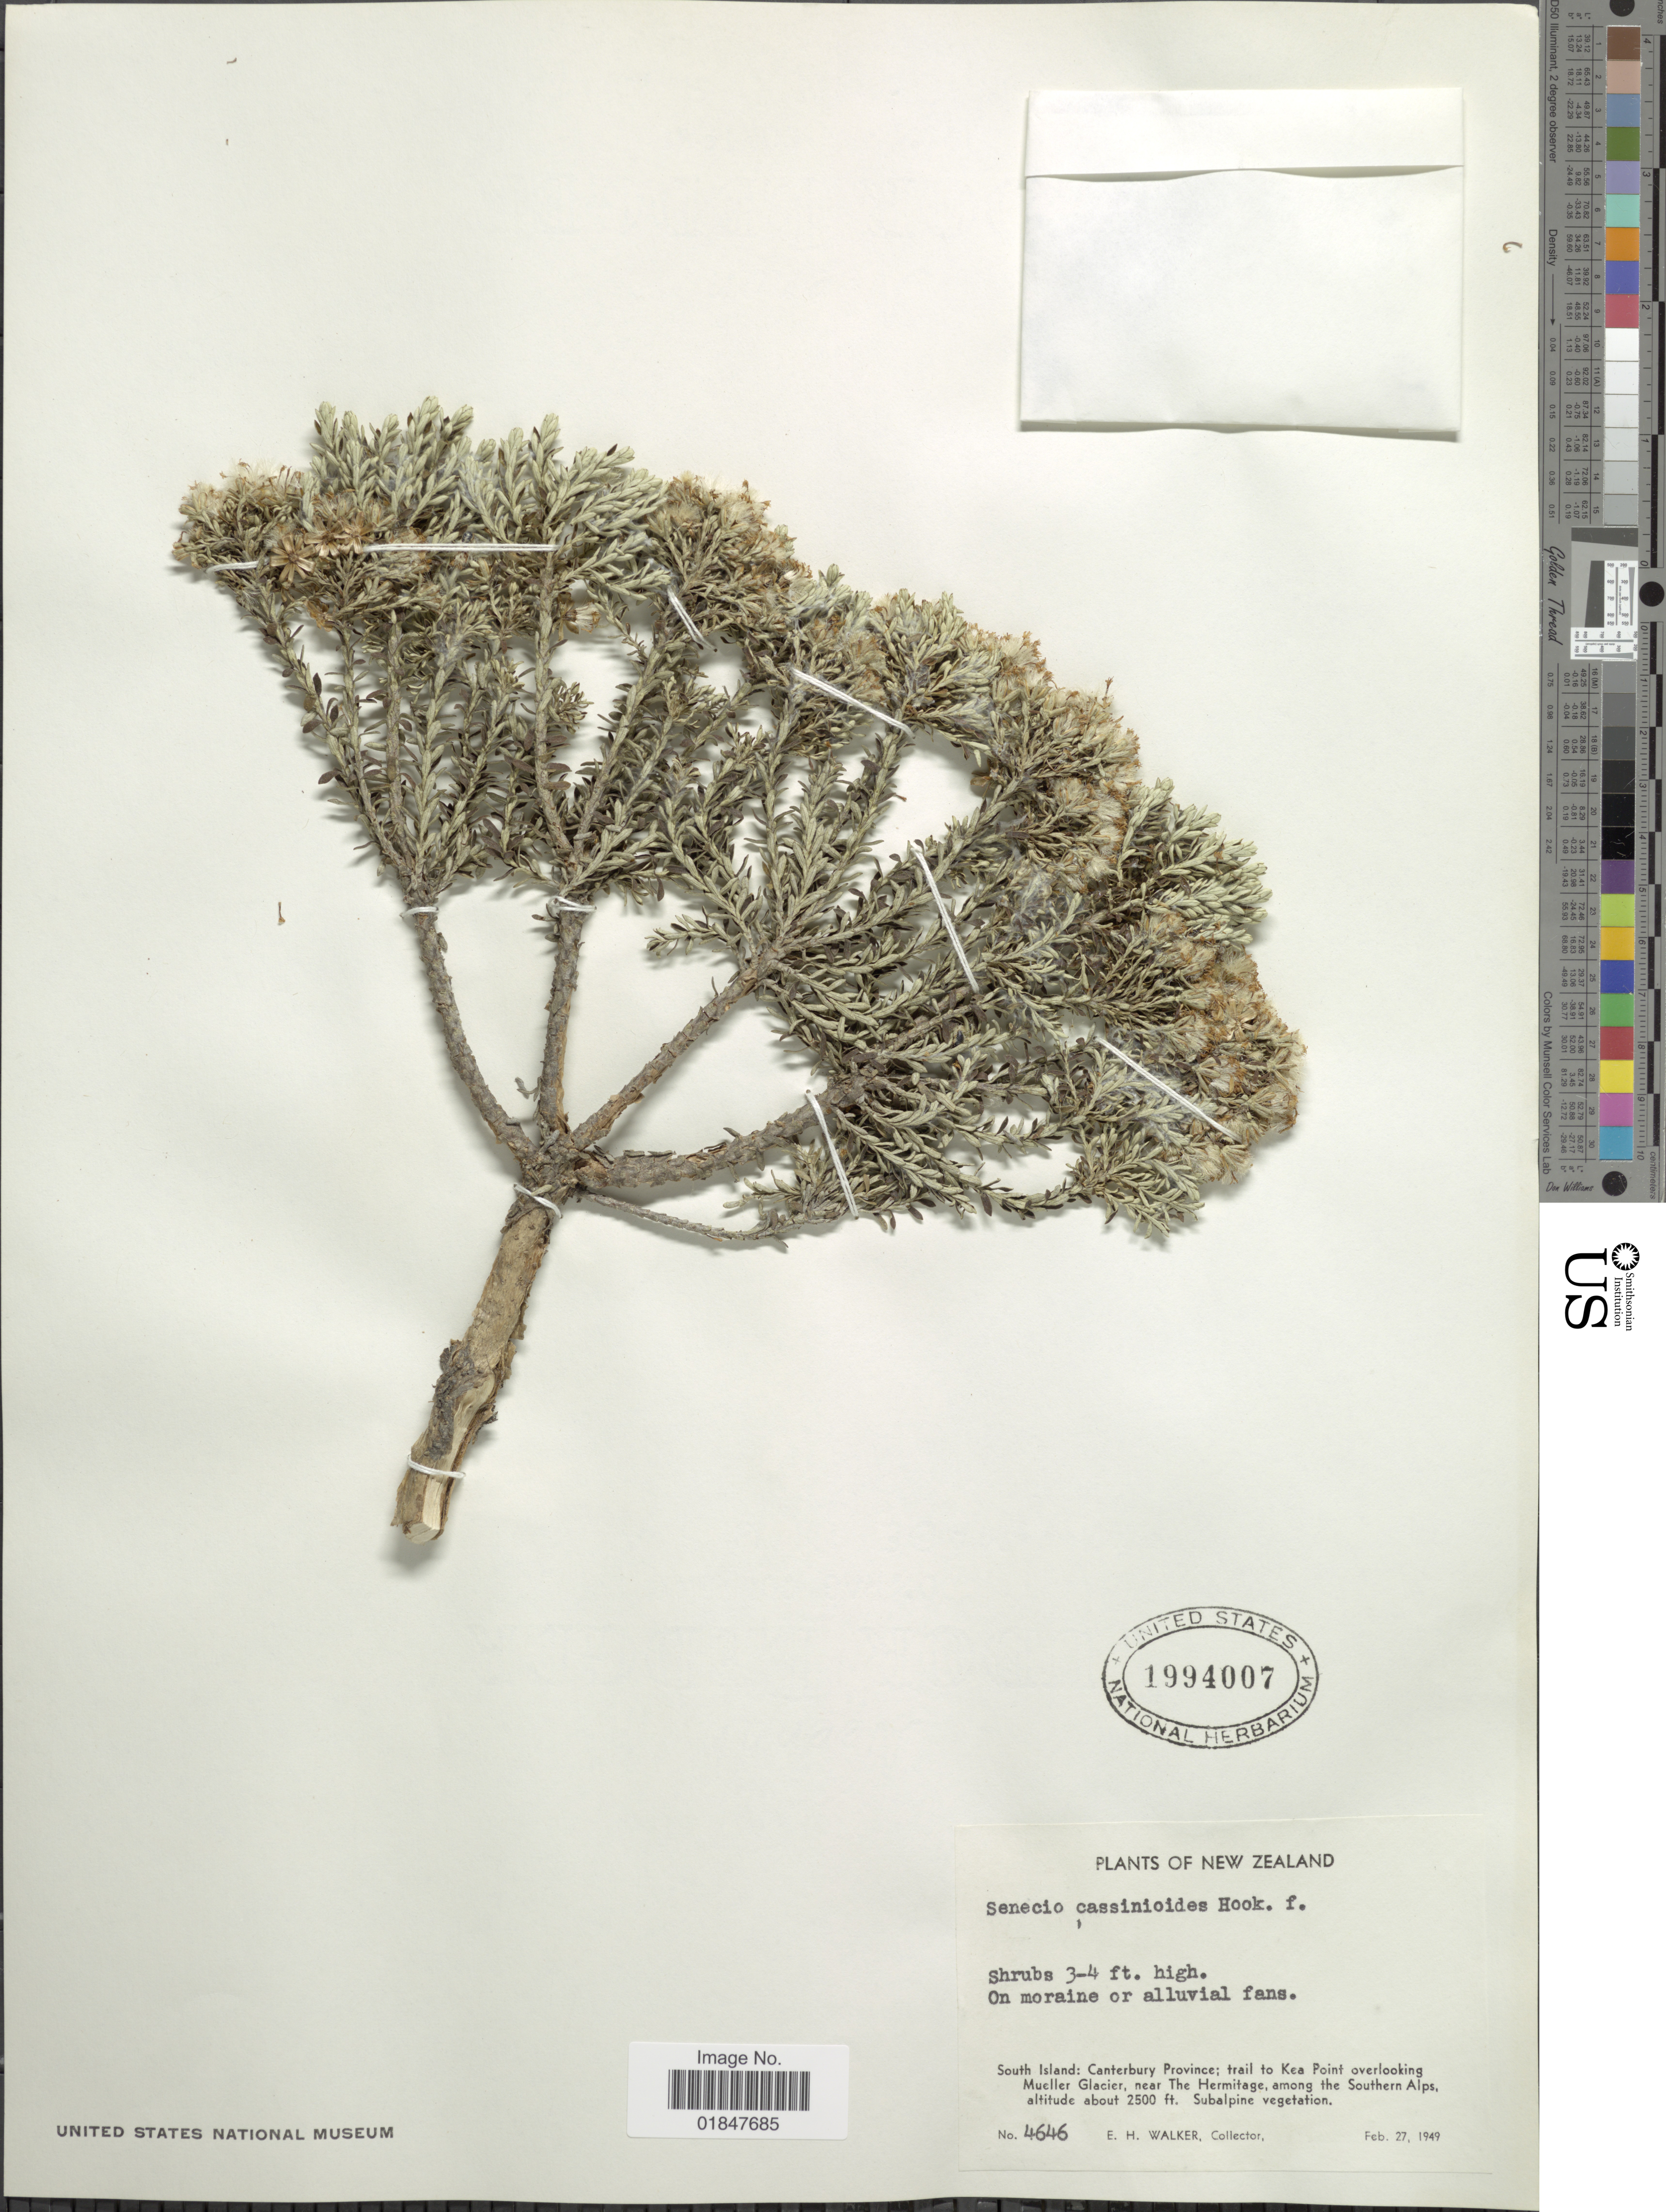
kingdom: Plantae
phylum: Tracheophyta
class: Magnoliopsida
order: Asterales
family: Asteraceae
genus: Brachyglottis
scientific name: Brachyglottis cassinioides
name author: (Hook. f.) B. Nord.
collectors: E. H. Walker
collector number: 4646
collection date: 1949-02-27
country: New Zealand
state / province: Canterbury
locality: South Island: trail to Kea Point overlooking Mueller Glacier, near The Hermitage, among the Southern Alps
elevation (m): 762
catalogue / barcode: US 1994007